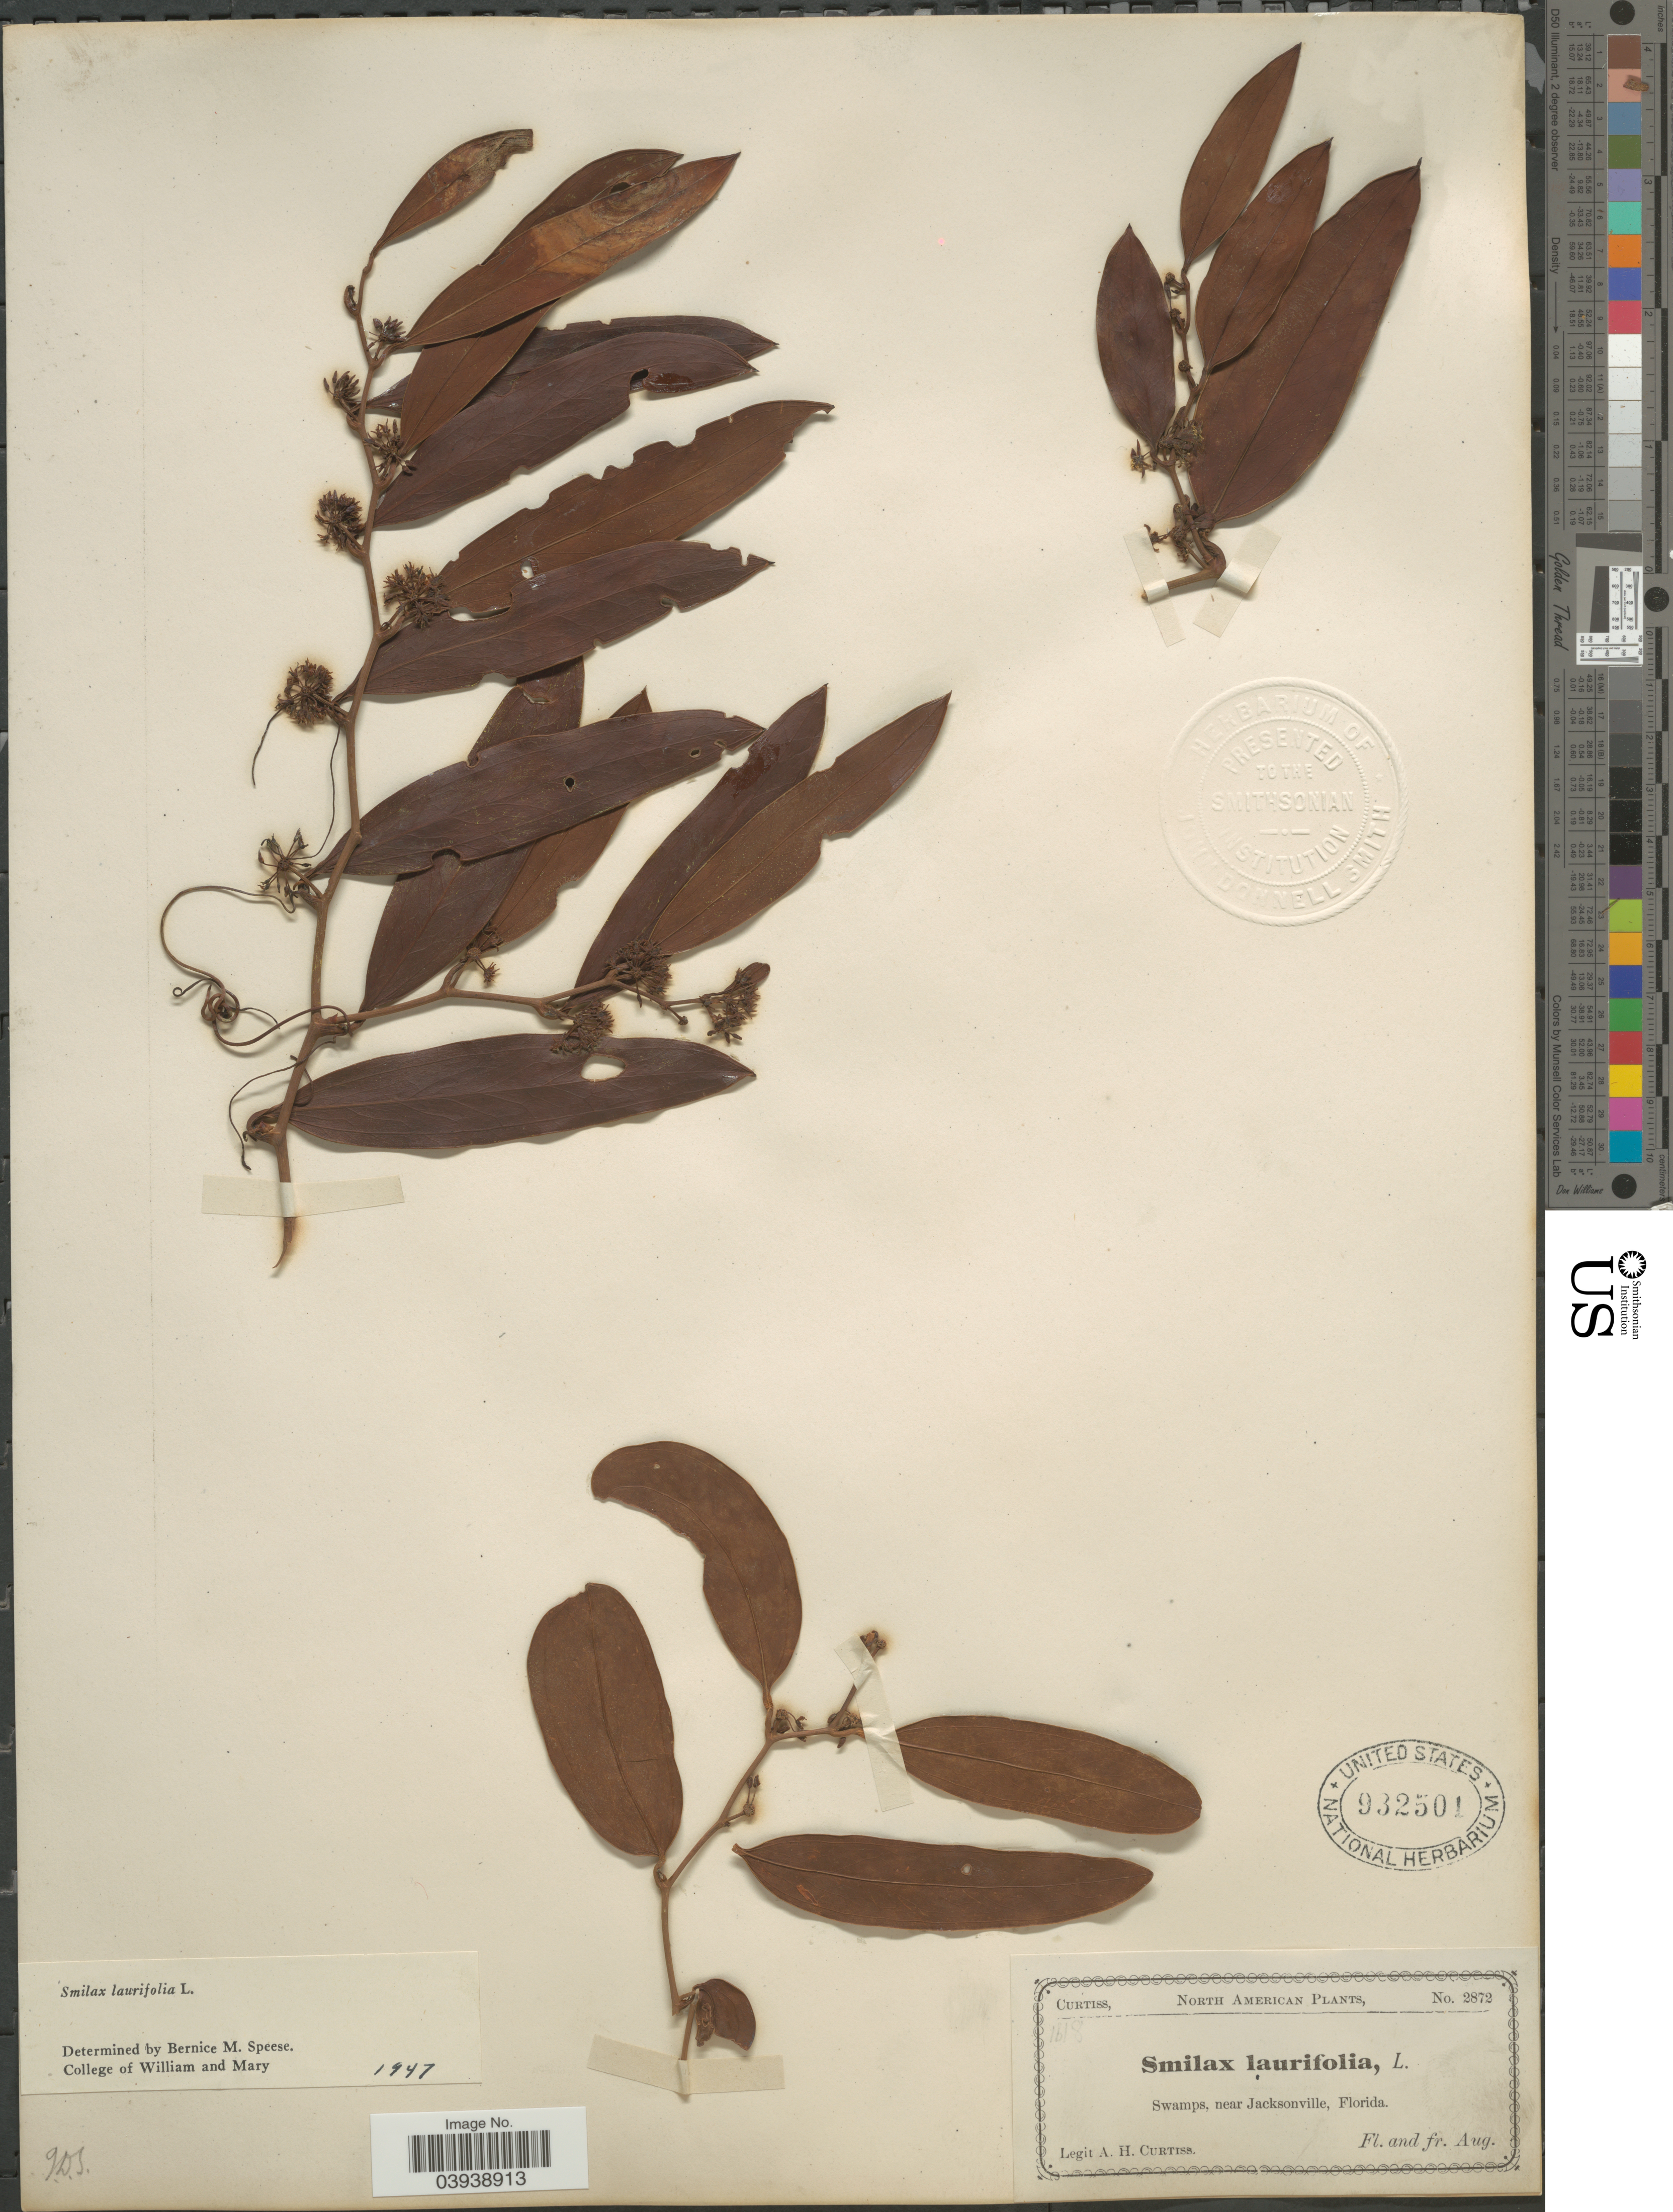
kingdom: Plantae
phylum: Tracheophyta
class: Liliopsida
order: Liliales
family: Smilacaceae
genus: Smilax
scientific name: Smilax laurifolia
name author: L.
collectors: A. H. Curtiss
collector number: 2872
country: United States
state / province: Florida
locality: Swamps, near Jacksonville.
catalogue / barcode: US 932501